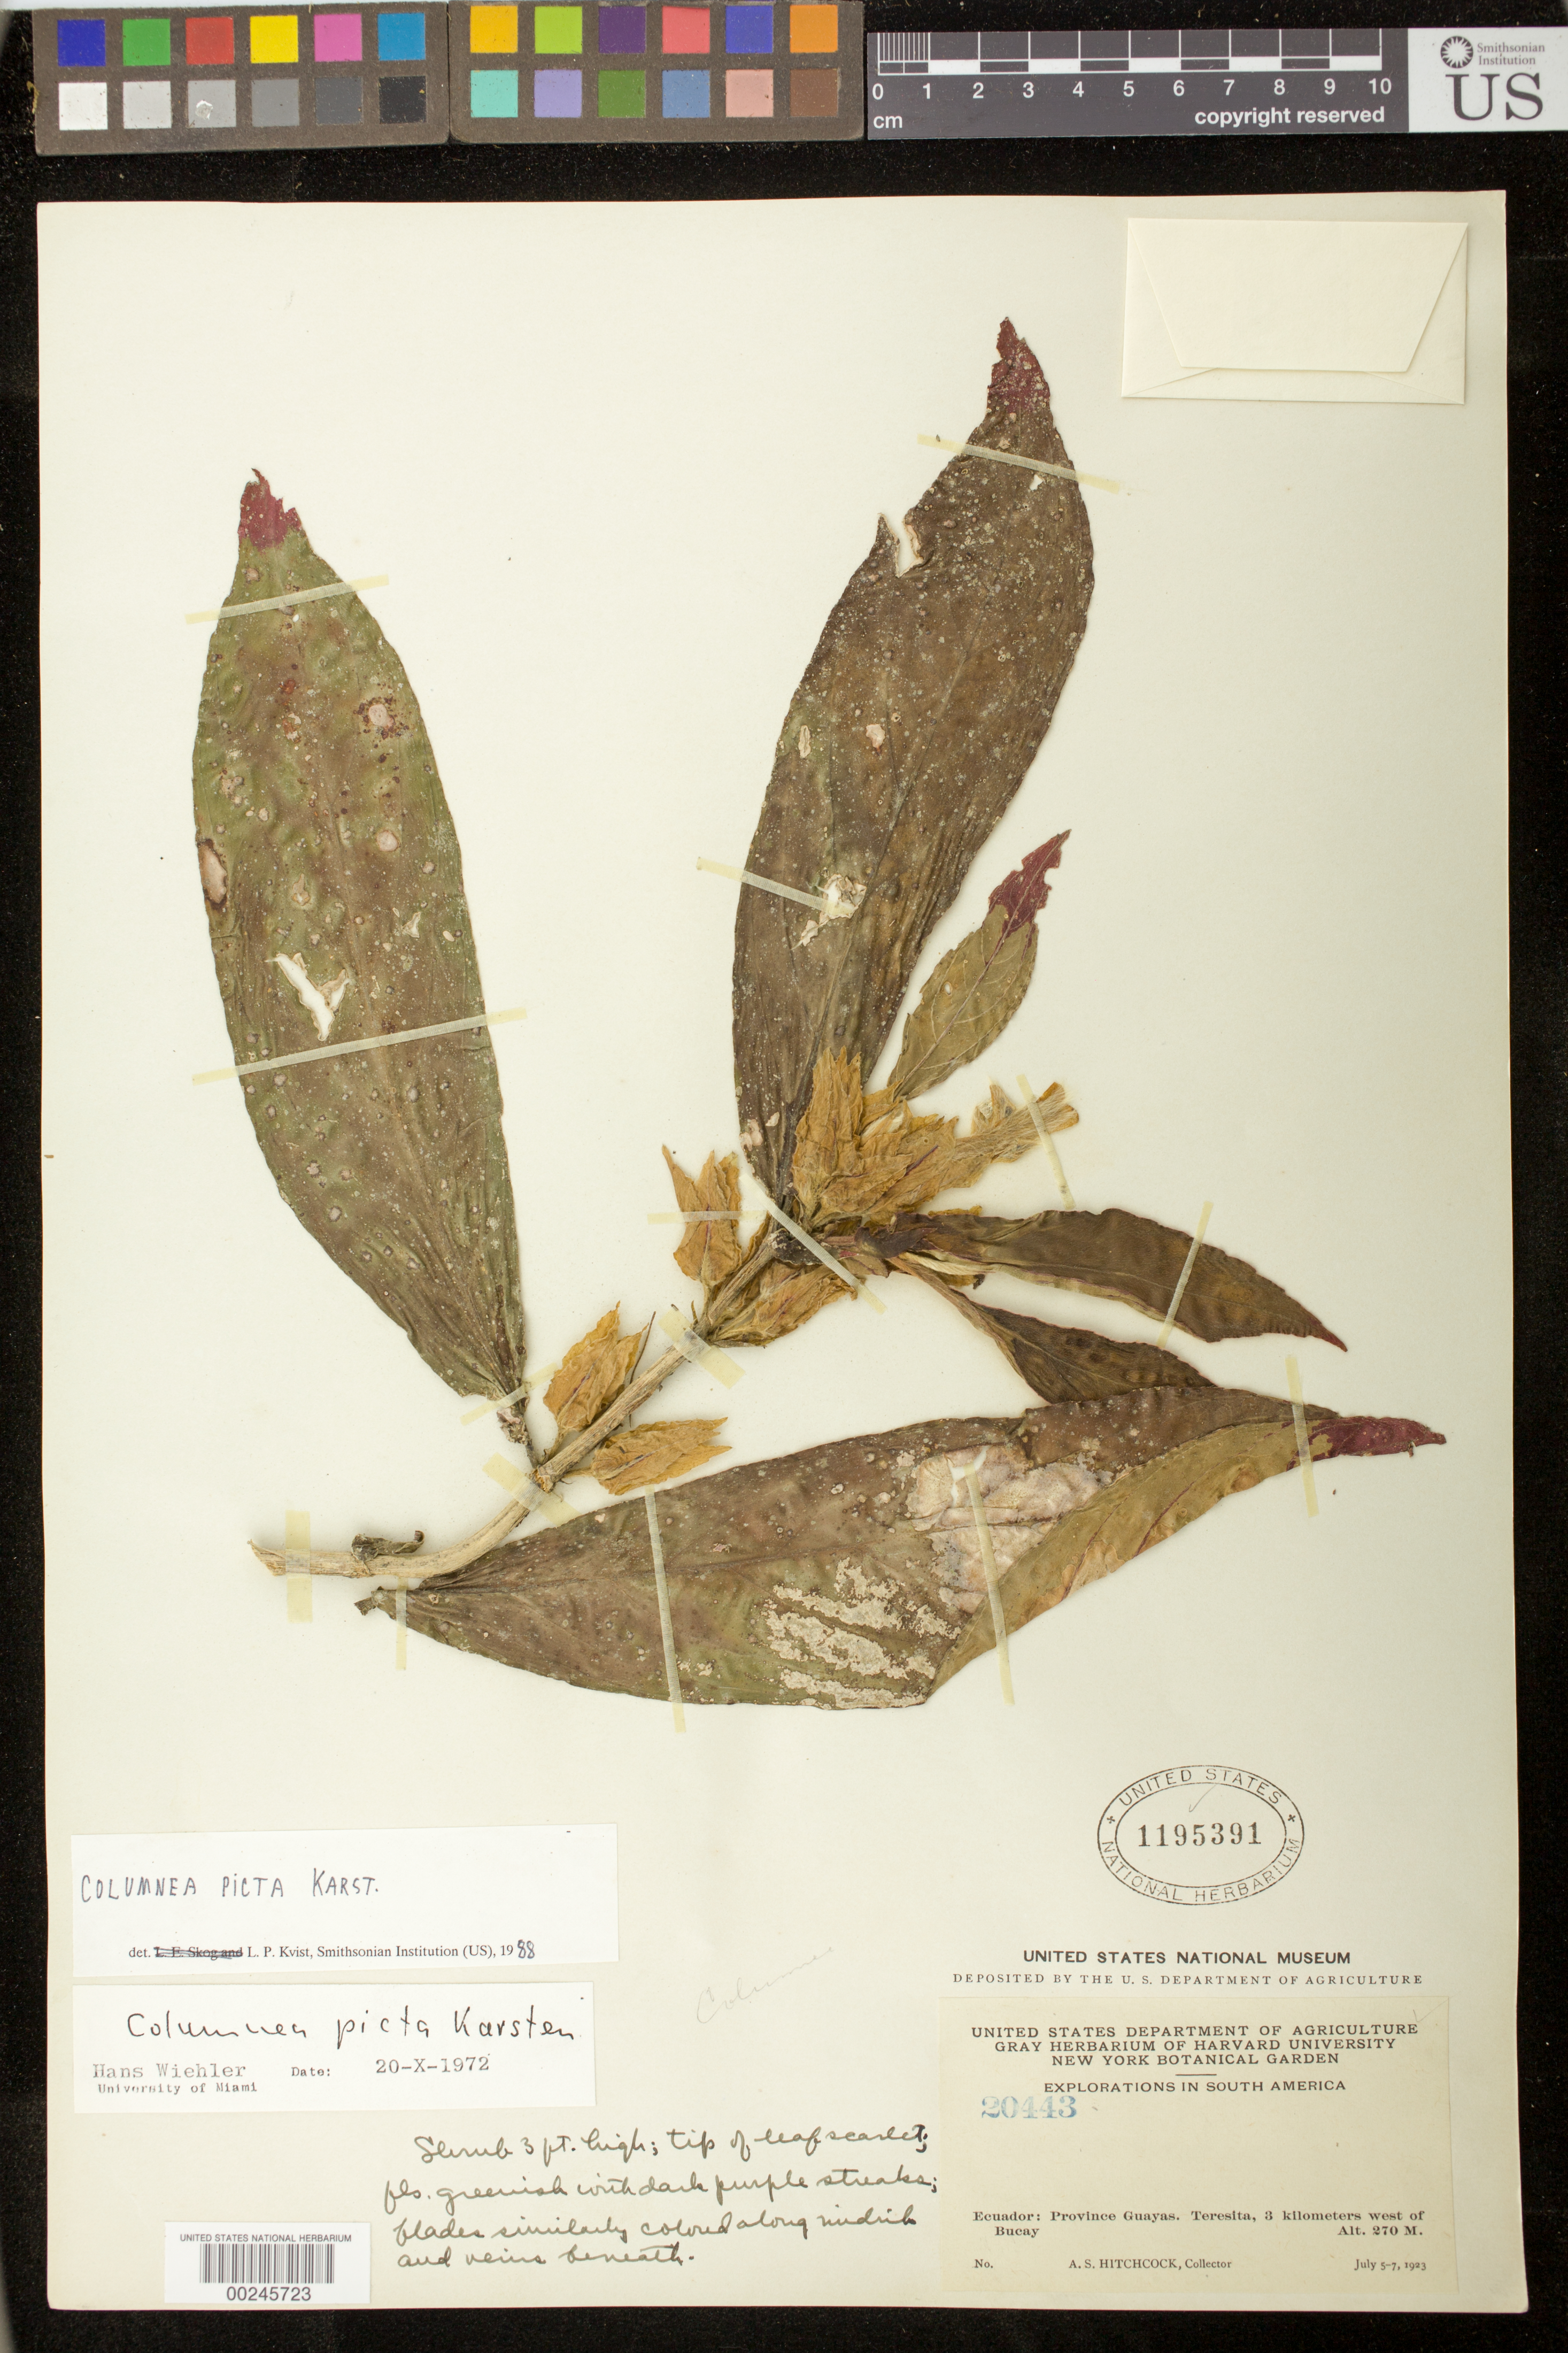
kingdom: Plantae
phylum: Tracheophyta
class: Magnoliopsida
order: Lamiales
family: Gesneriaceae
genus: Columnea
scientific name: Columnea karsteniana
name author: Singh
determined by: Skog, Laurence E.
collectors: A. S. Hitchcock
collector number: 20443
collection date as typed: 5-7 Jul 1923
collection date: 1923-07-05/1923-07-07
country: Ecuador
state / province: Guayas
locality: Teresita, 3 km W of Bucay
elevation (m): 270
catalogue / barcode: US 1195391